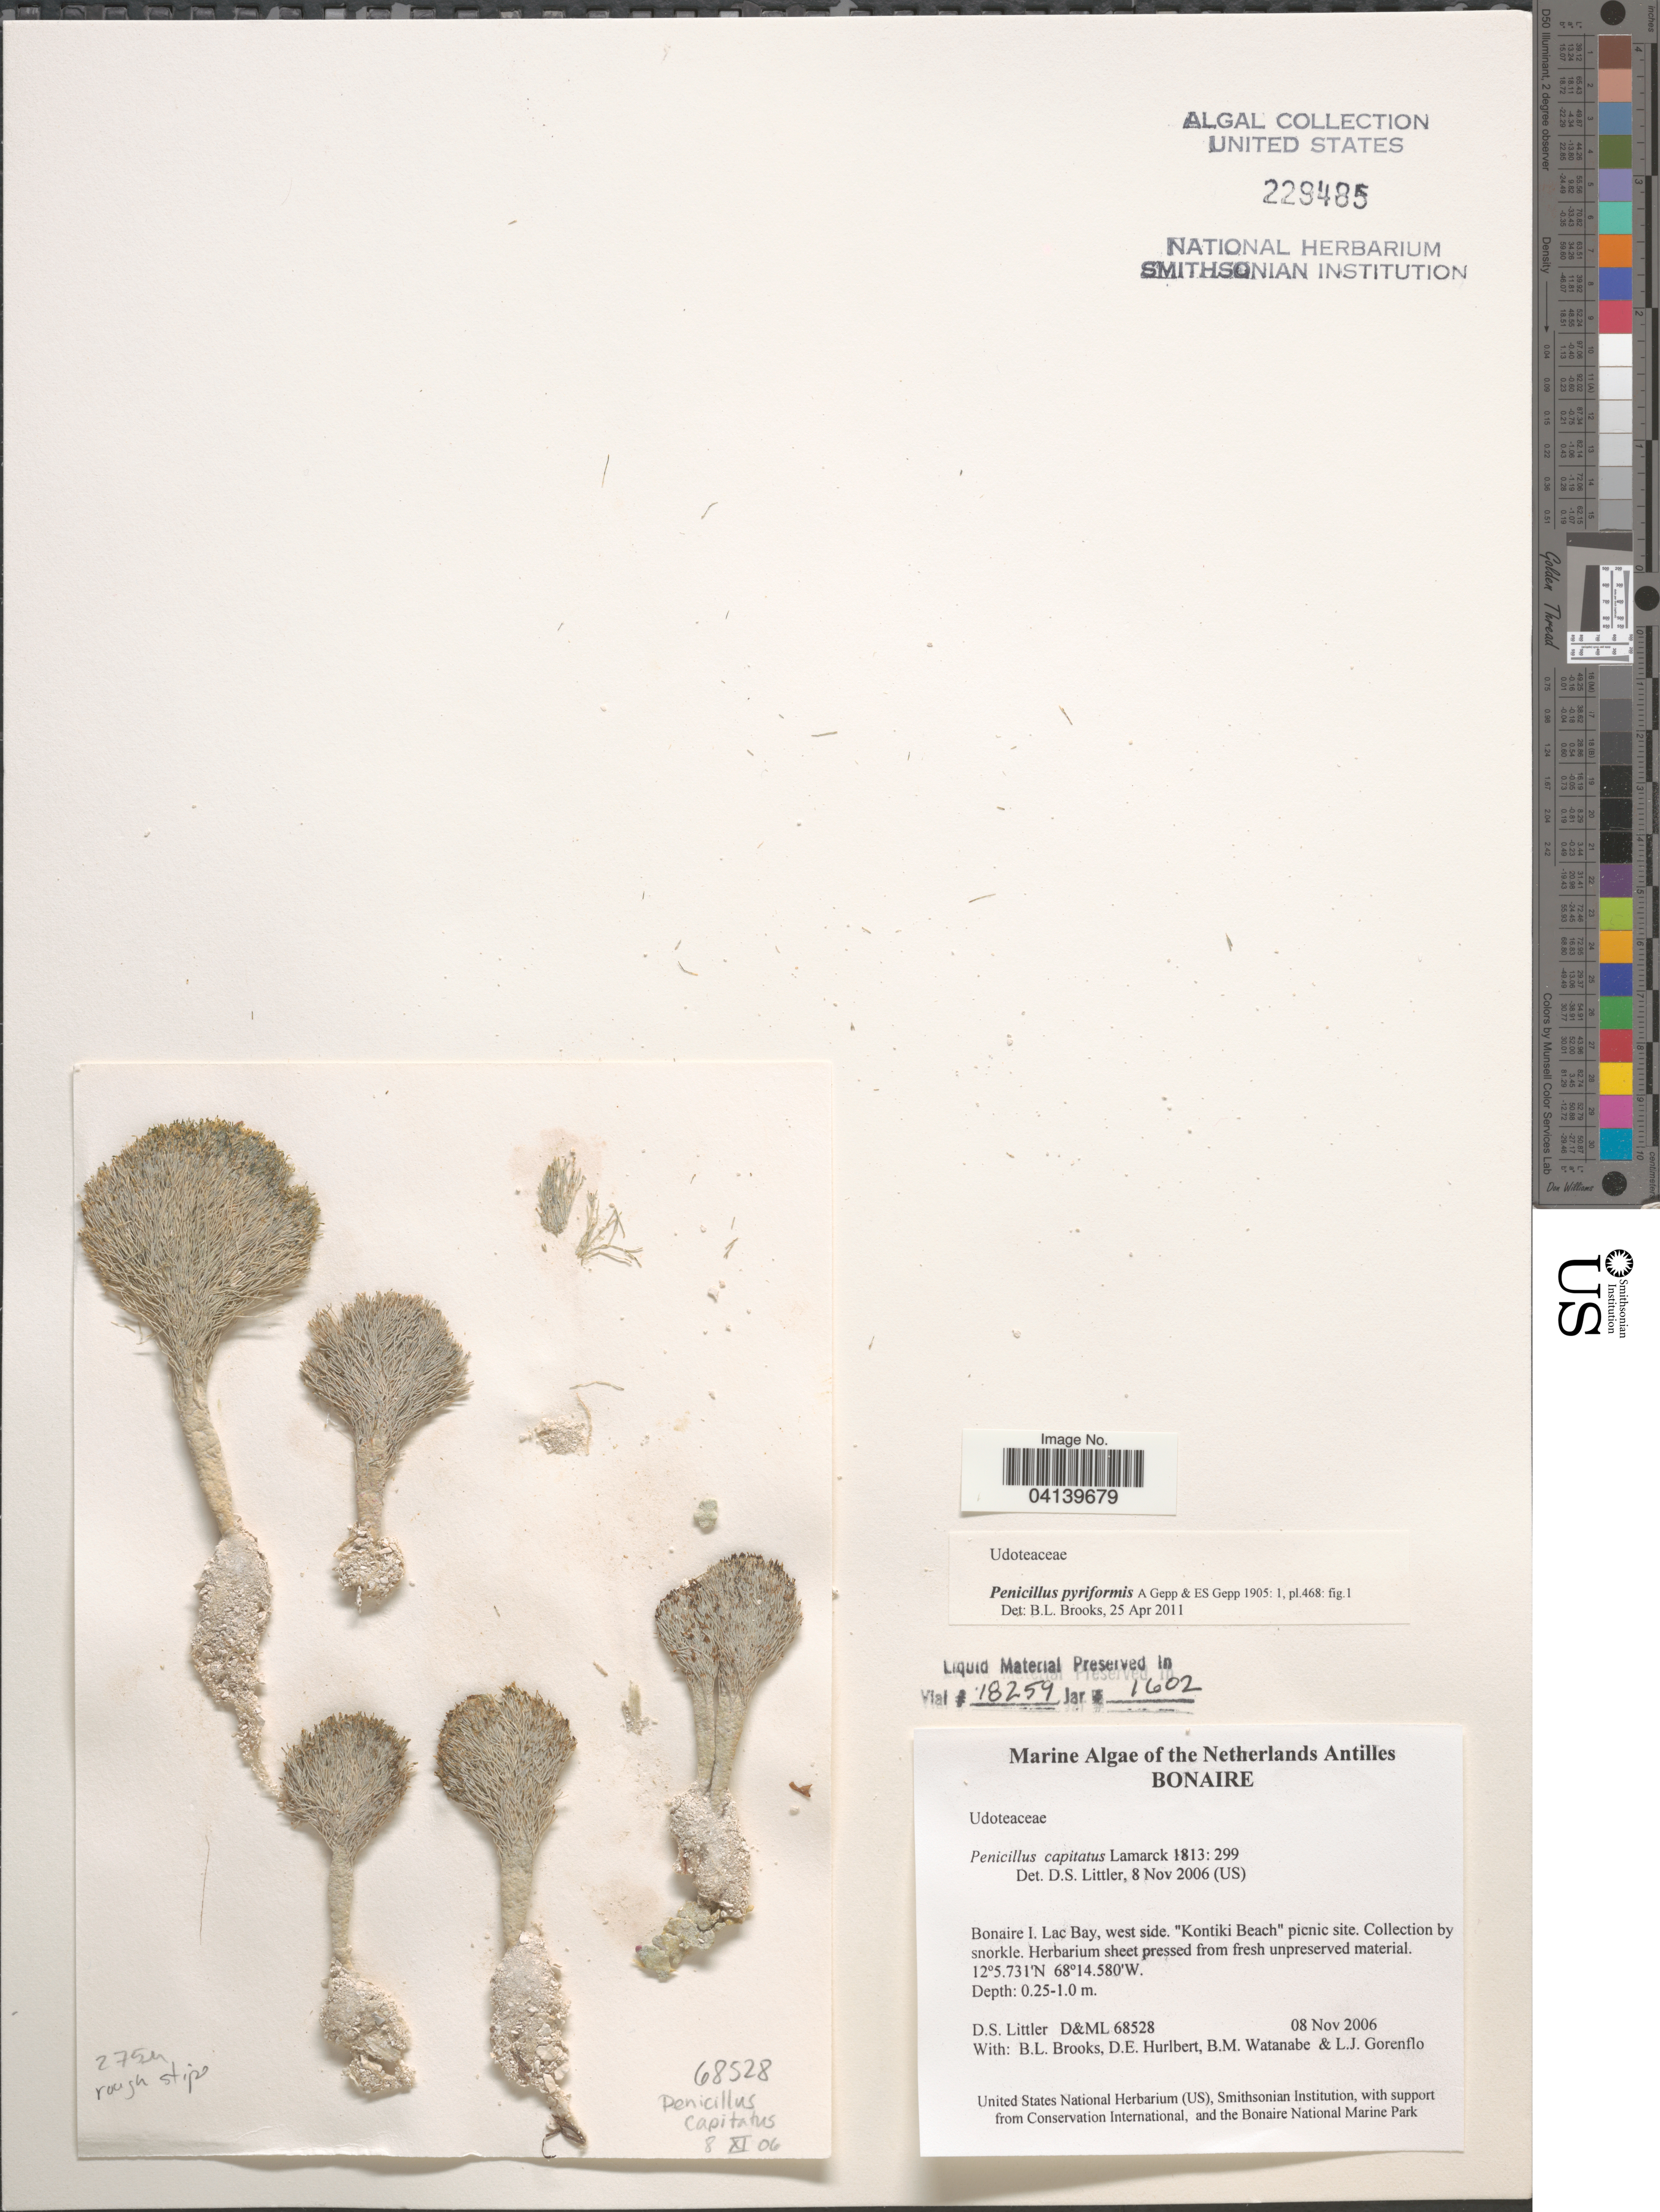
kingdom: Plantae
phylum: Chlorophyta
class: Ulvophyceae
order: Bryopsidales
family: Udoteaceae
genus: Penicillus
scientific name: Penicillus pyriformis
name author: A. Gepp & E. Gepp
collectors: D. S. Littler, B. Brooks, D. Hurlbert, B. Watanabe & L. Gorenflo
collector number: D&ML 68528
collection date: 2006-11-08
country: Netherlands Antilles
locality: Bonaire. Bonaire I. Lac Bay, west side. "Kontiki Beach" picnic site.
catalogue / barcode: US 229485